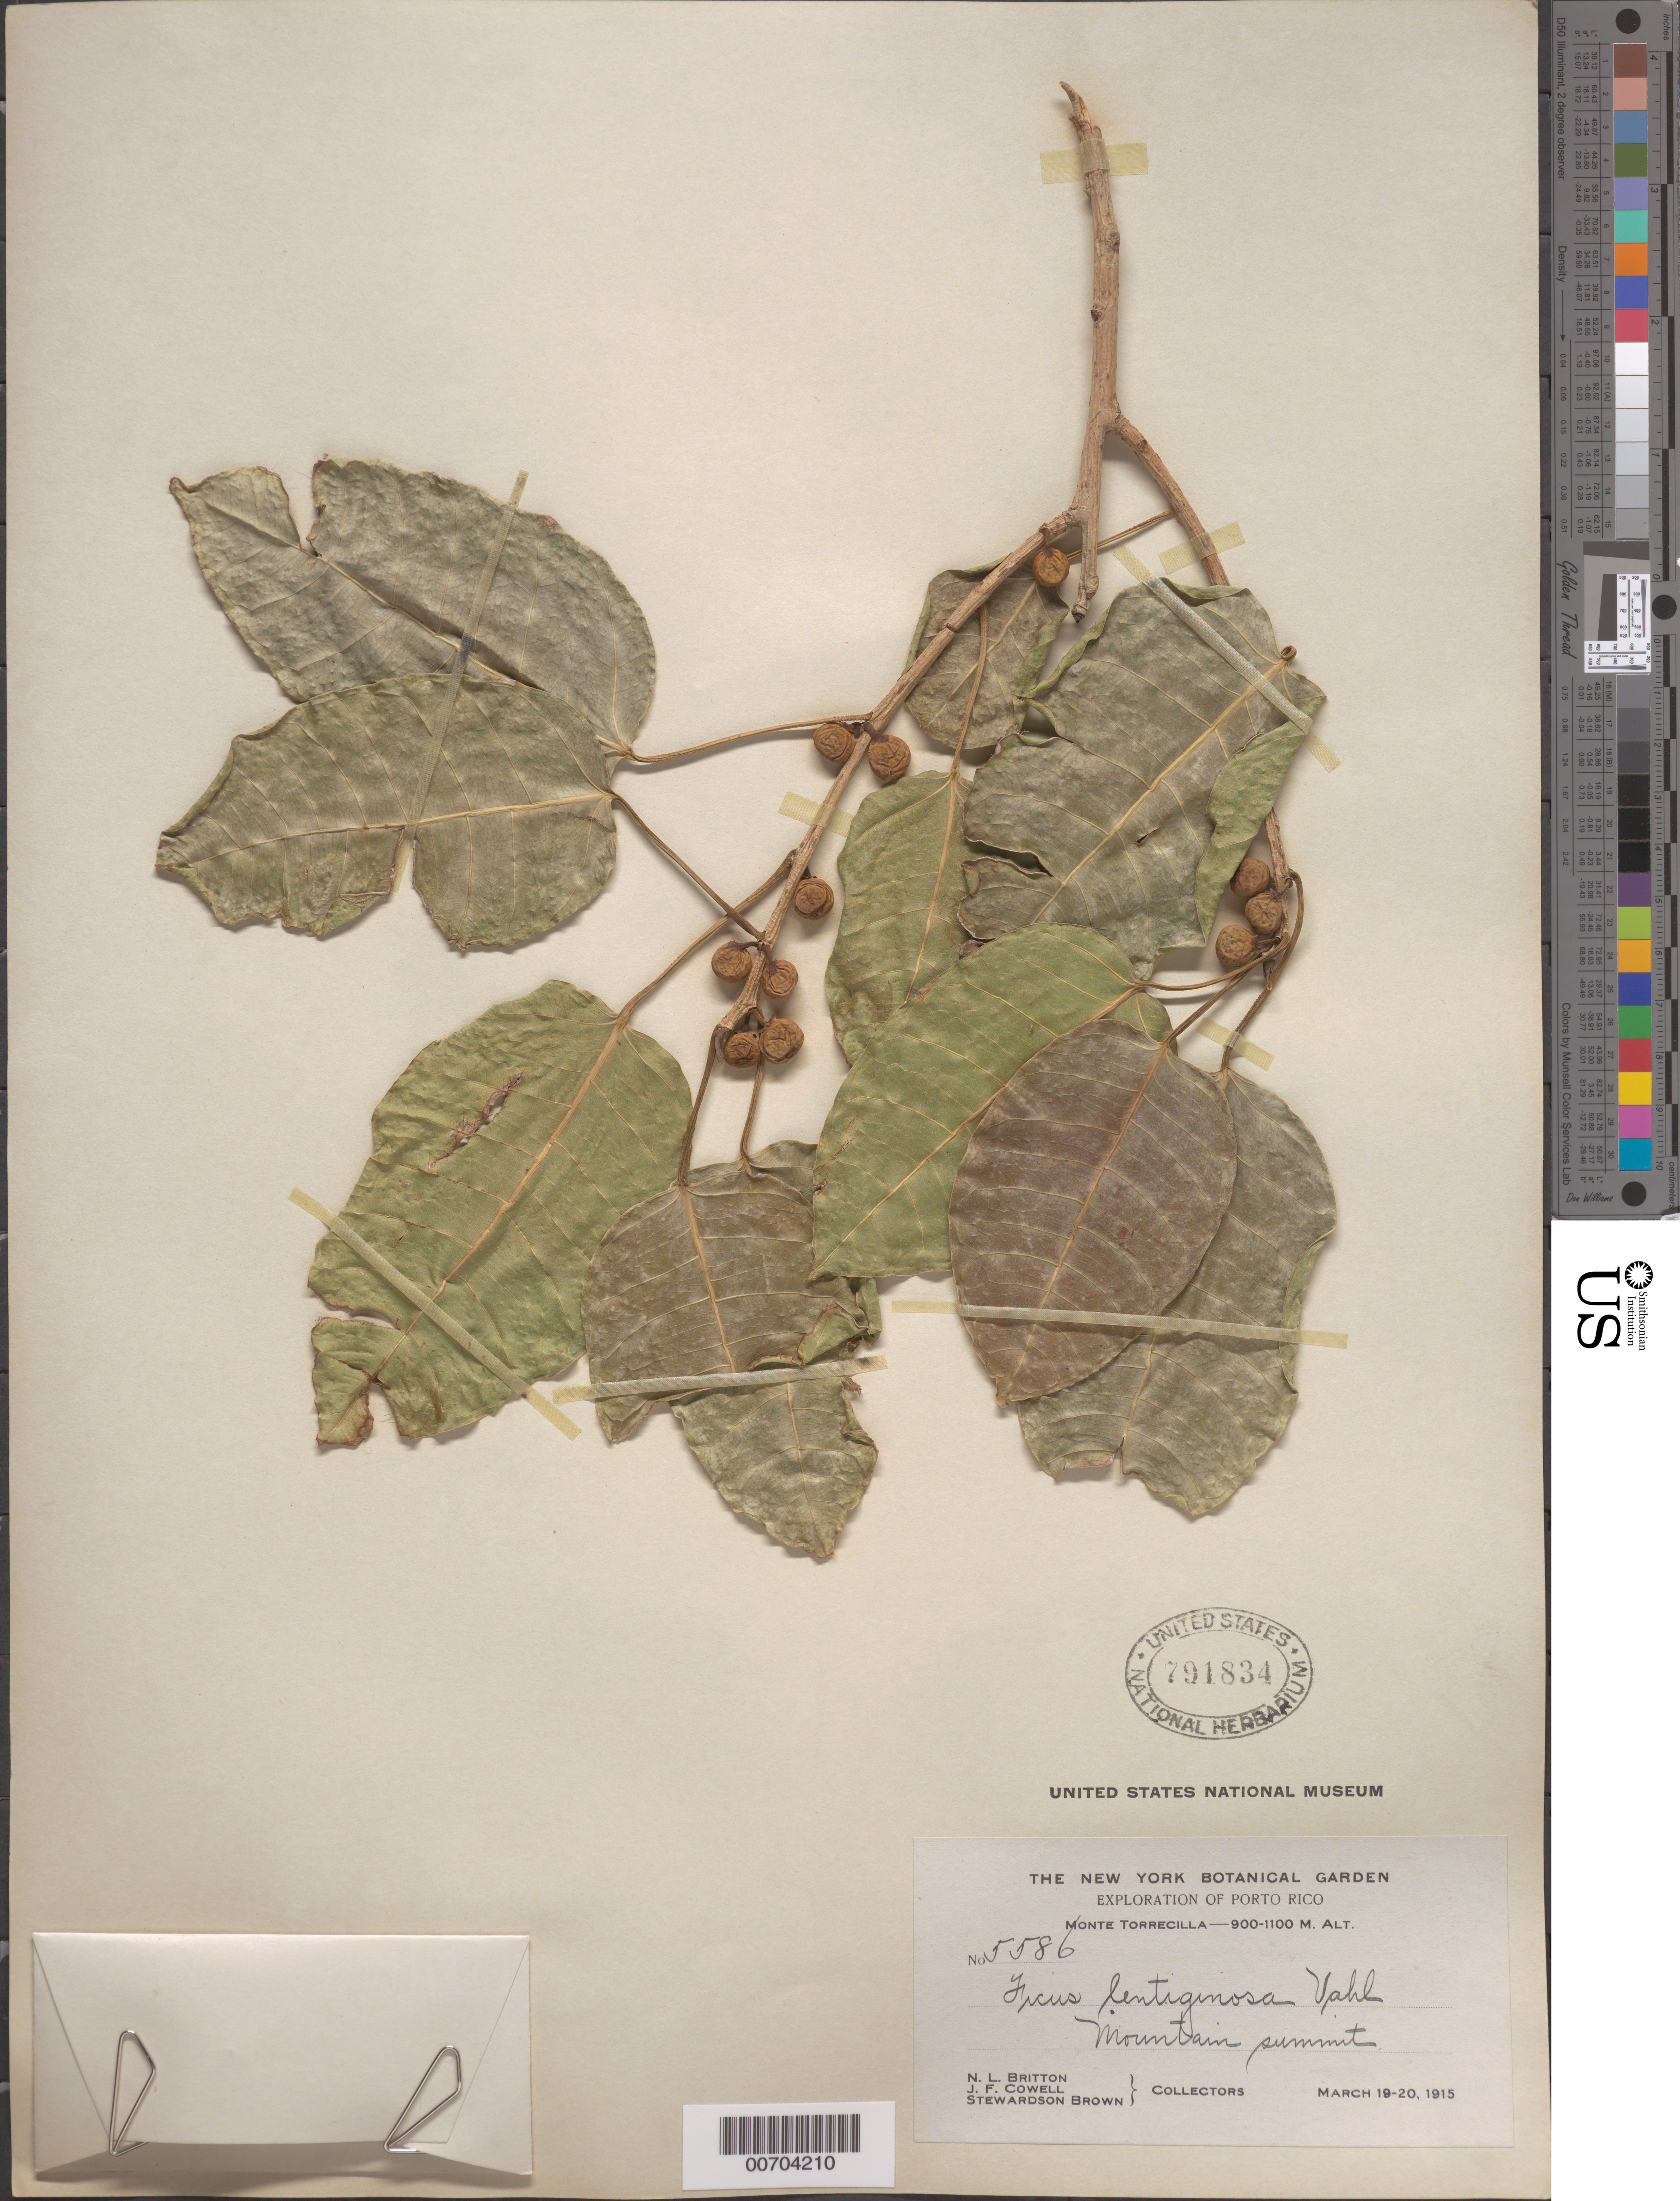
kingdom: Plantae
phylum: Tracheophyta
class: Magnoliopsida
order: Rosales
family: Moraceae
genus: Ficus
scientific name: Ficus lentiginosa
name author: Vahl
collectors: N. Britton, J. F. Cowell & S. Brown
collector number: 5586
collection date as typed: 19 Mar 1915 to 20 Mar 1915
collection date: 1915-03-19/1915-03-20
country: Puerto Rico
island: Greater Antilles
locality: Monte Torrecilla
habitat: Mountain summit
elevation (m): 900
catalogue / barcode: US 791834